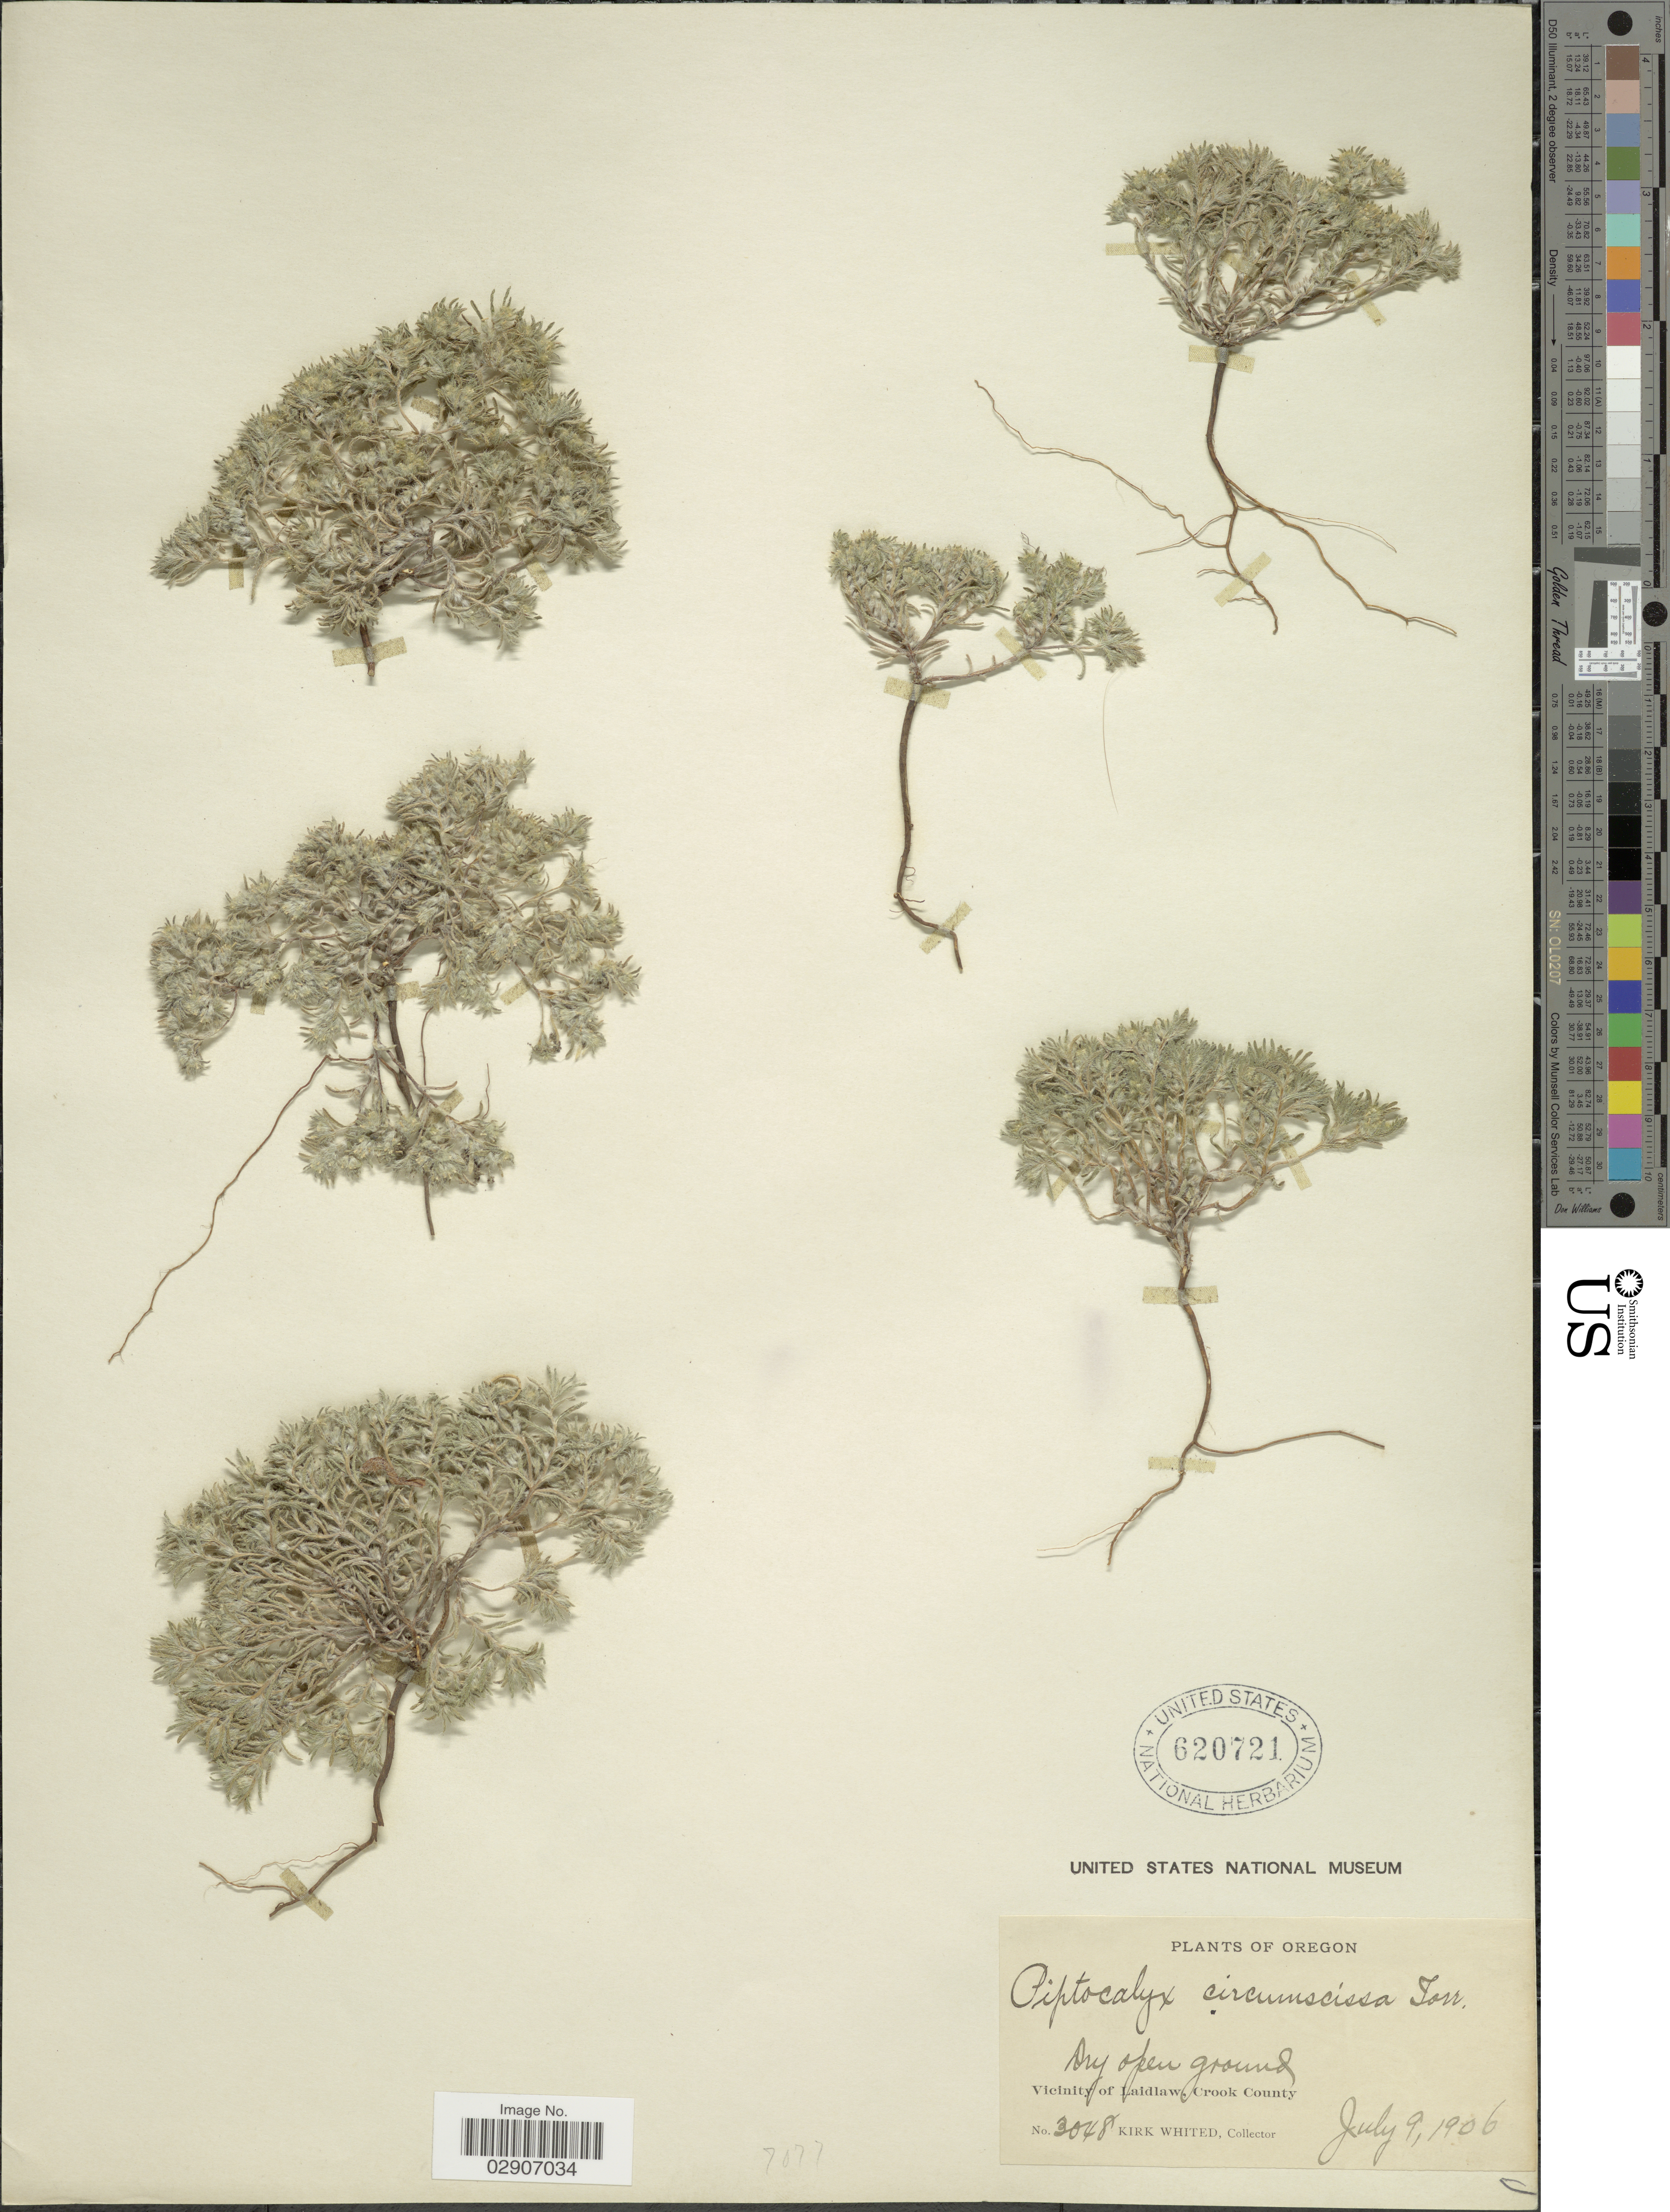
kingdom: Plantae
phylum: Tracheophyta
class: Magnoliopsida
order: Boraginales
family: Boraginaceae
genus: Cryptantha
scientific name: Cryptantha circumscissa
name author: (Hook. & Arn.) I.M. Johnst.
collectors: K. Whited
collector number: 3048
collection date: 1906-07-09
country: United States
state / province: Oregon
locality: Vicinity of Laidlaw, Crook County.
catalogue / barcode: US 620721